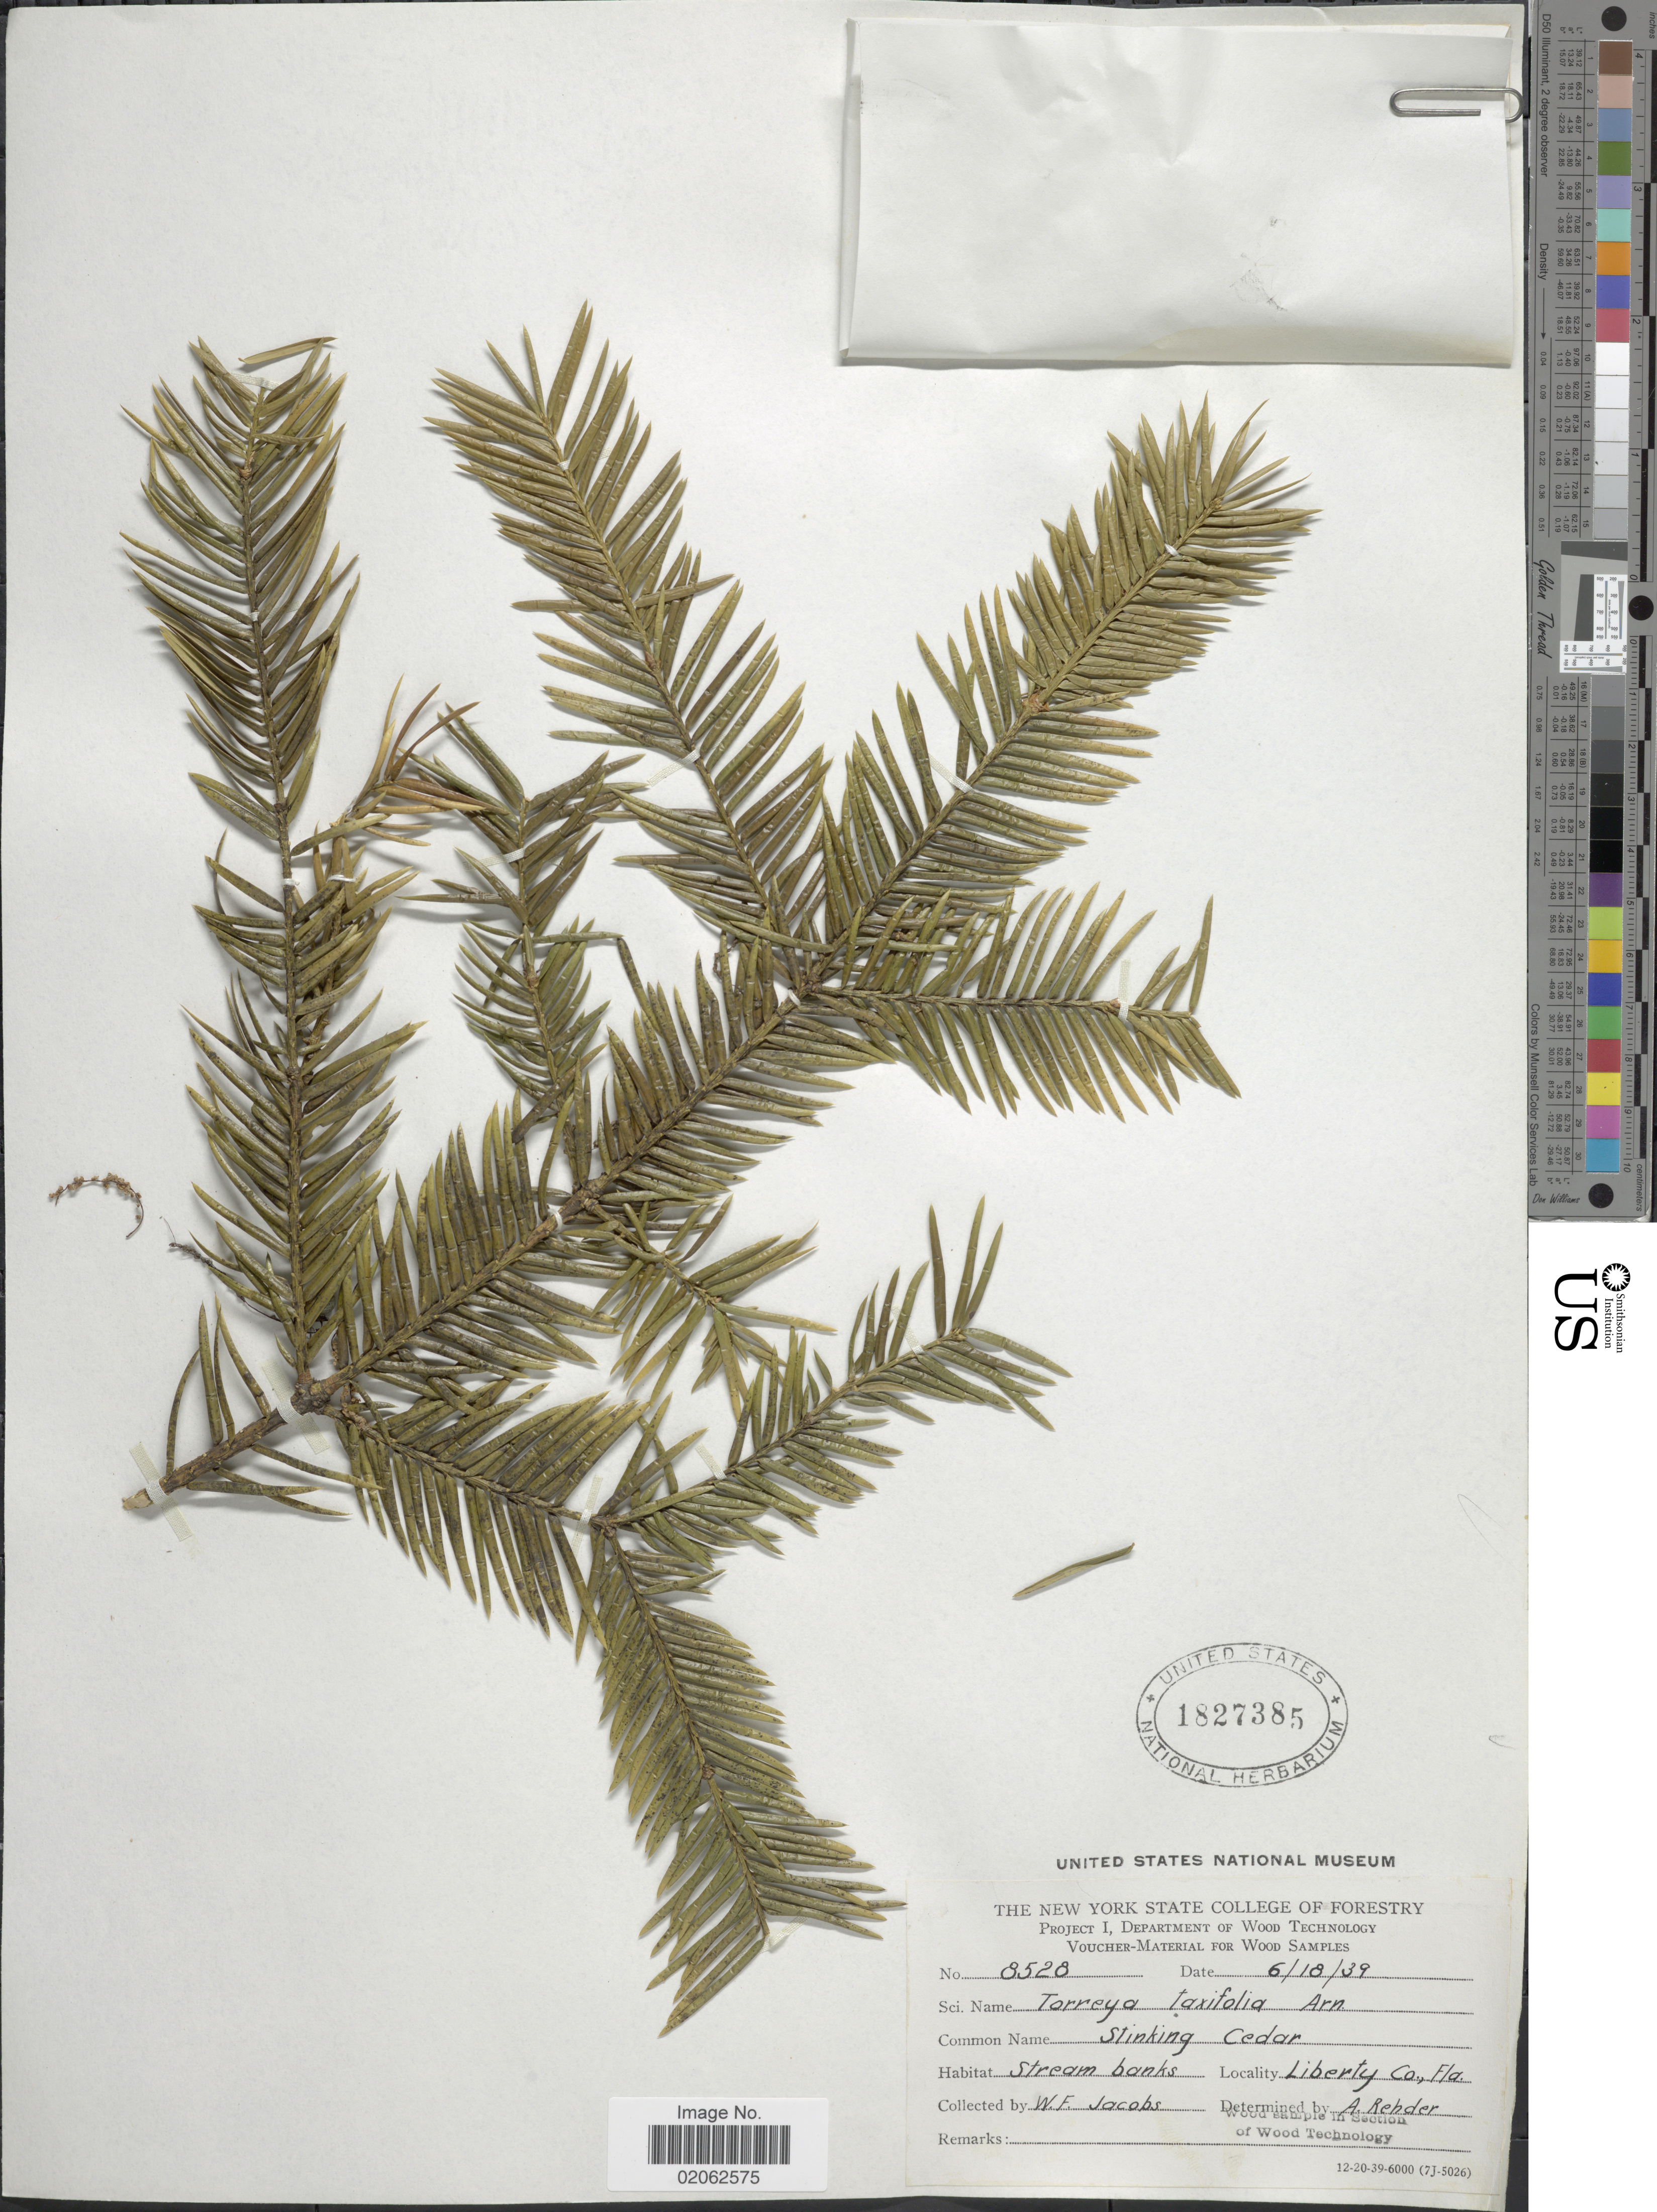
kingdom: Plantae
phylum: Tracheophyta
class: Pinopsida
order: Pinales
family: Taxaceae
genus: Torreya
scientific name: Torreya taxifolia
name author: Arn.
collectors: W. F. Jacobs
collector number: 8528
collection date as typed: Transcribed d/m/y: 18/6/39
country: United States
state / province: Florida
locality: Liberty Co., Fla.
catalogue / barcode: US 1827385